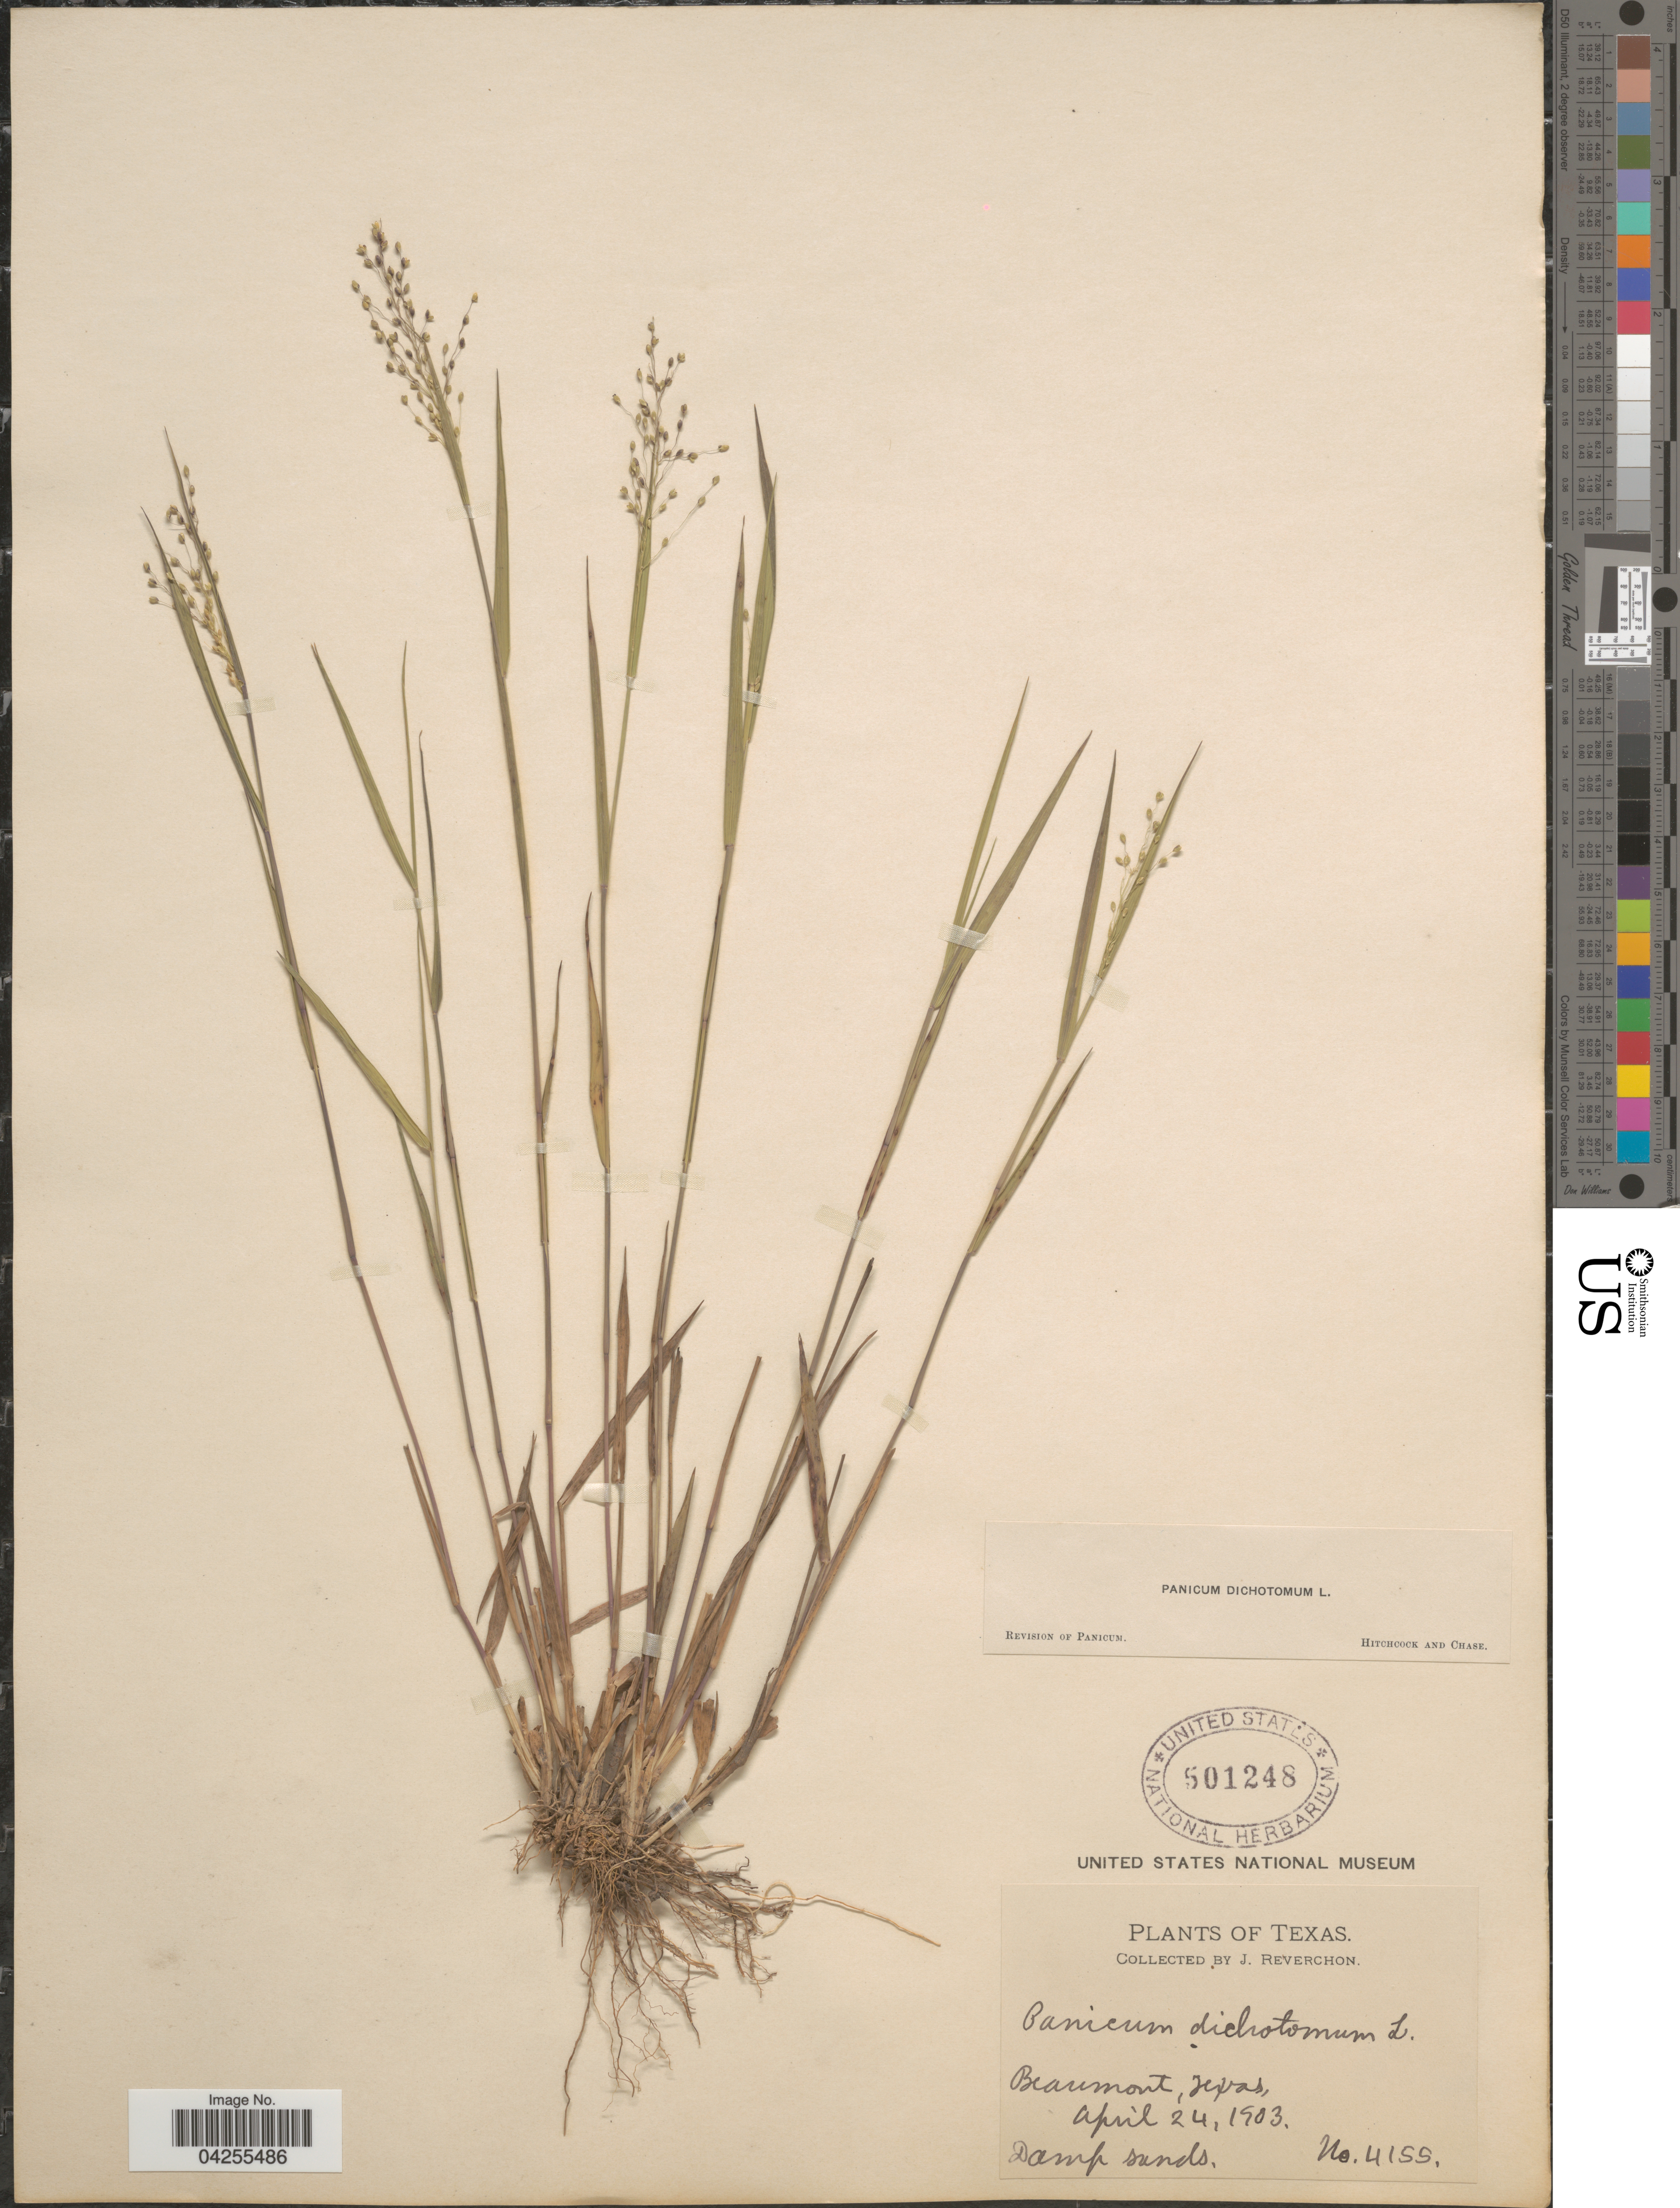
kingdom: Plantae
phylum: Tracheophyta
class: Liliopsida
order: Poales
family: Poaceae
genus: Dichanthelium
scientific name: Dichanthelium dichotomum var. dichotomum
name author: (L.) Gould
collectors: J. Reverchon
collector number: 4155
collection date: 1903-04-24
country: United States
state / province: Texas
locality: Beaumont.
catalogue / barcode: US 501248